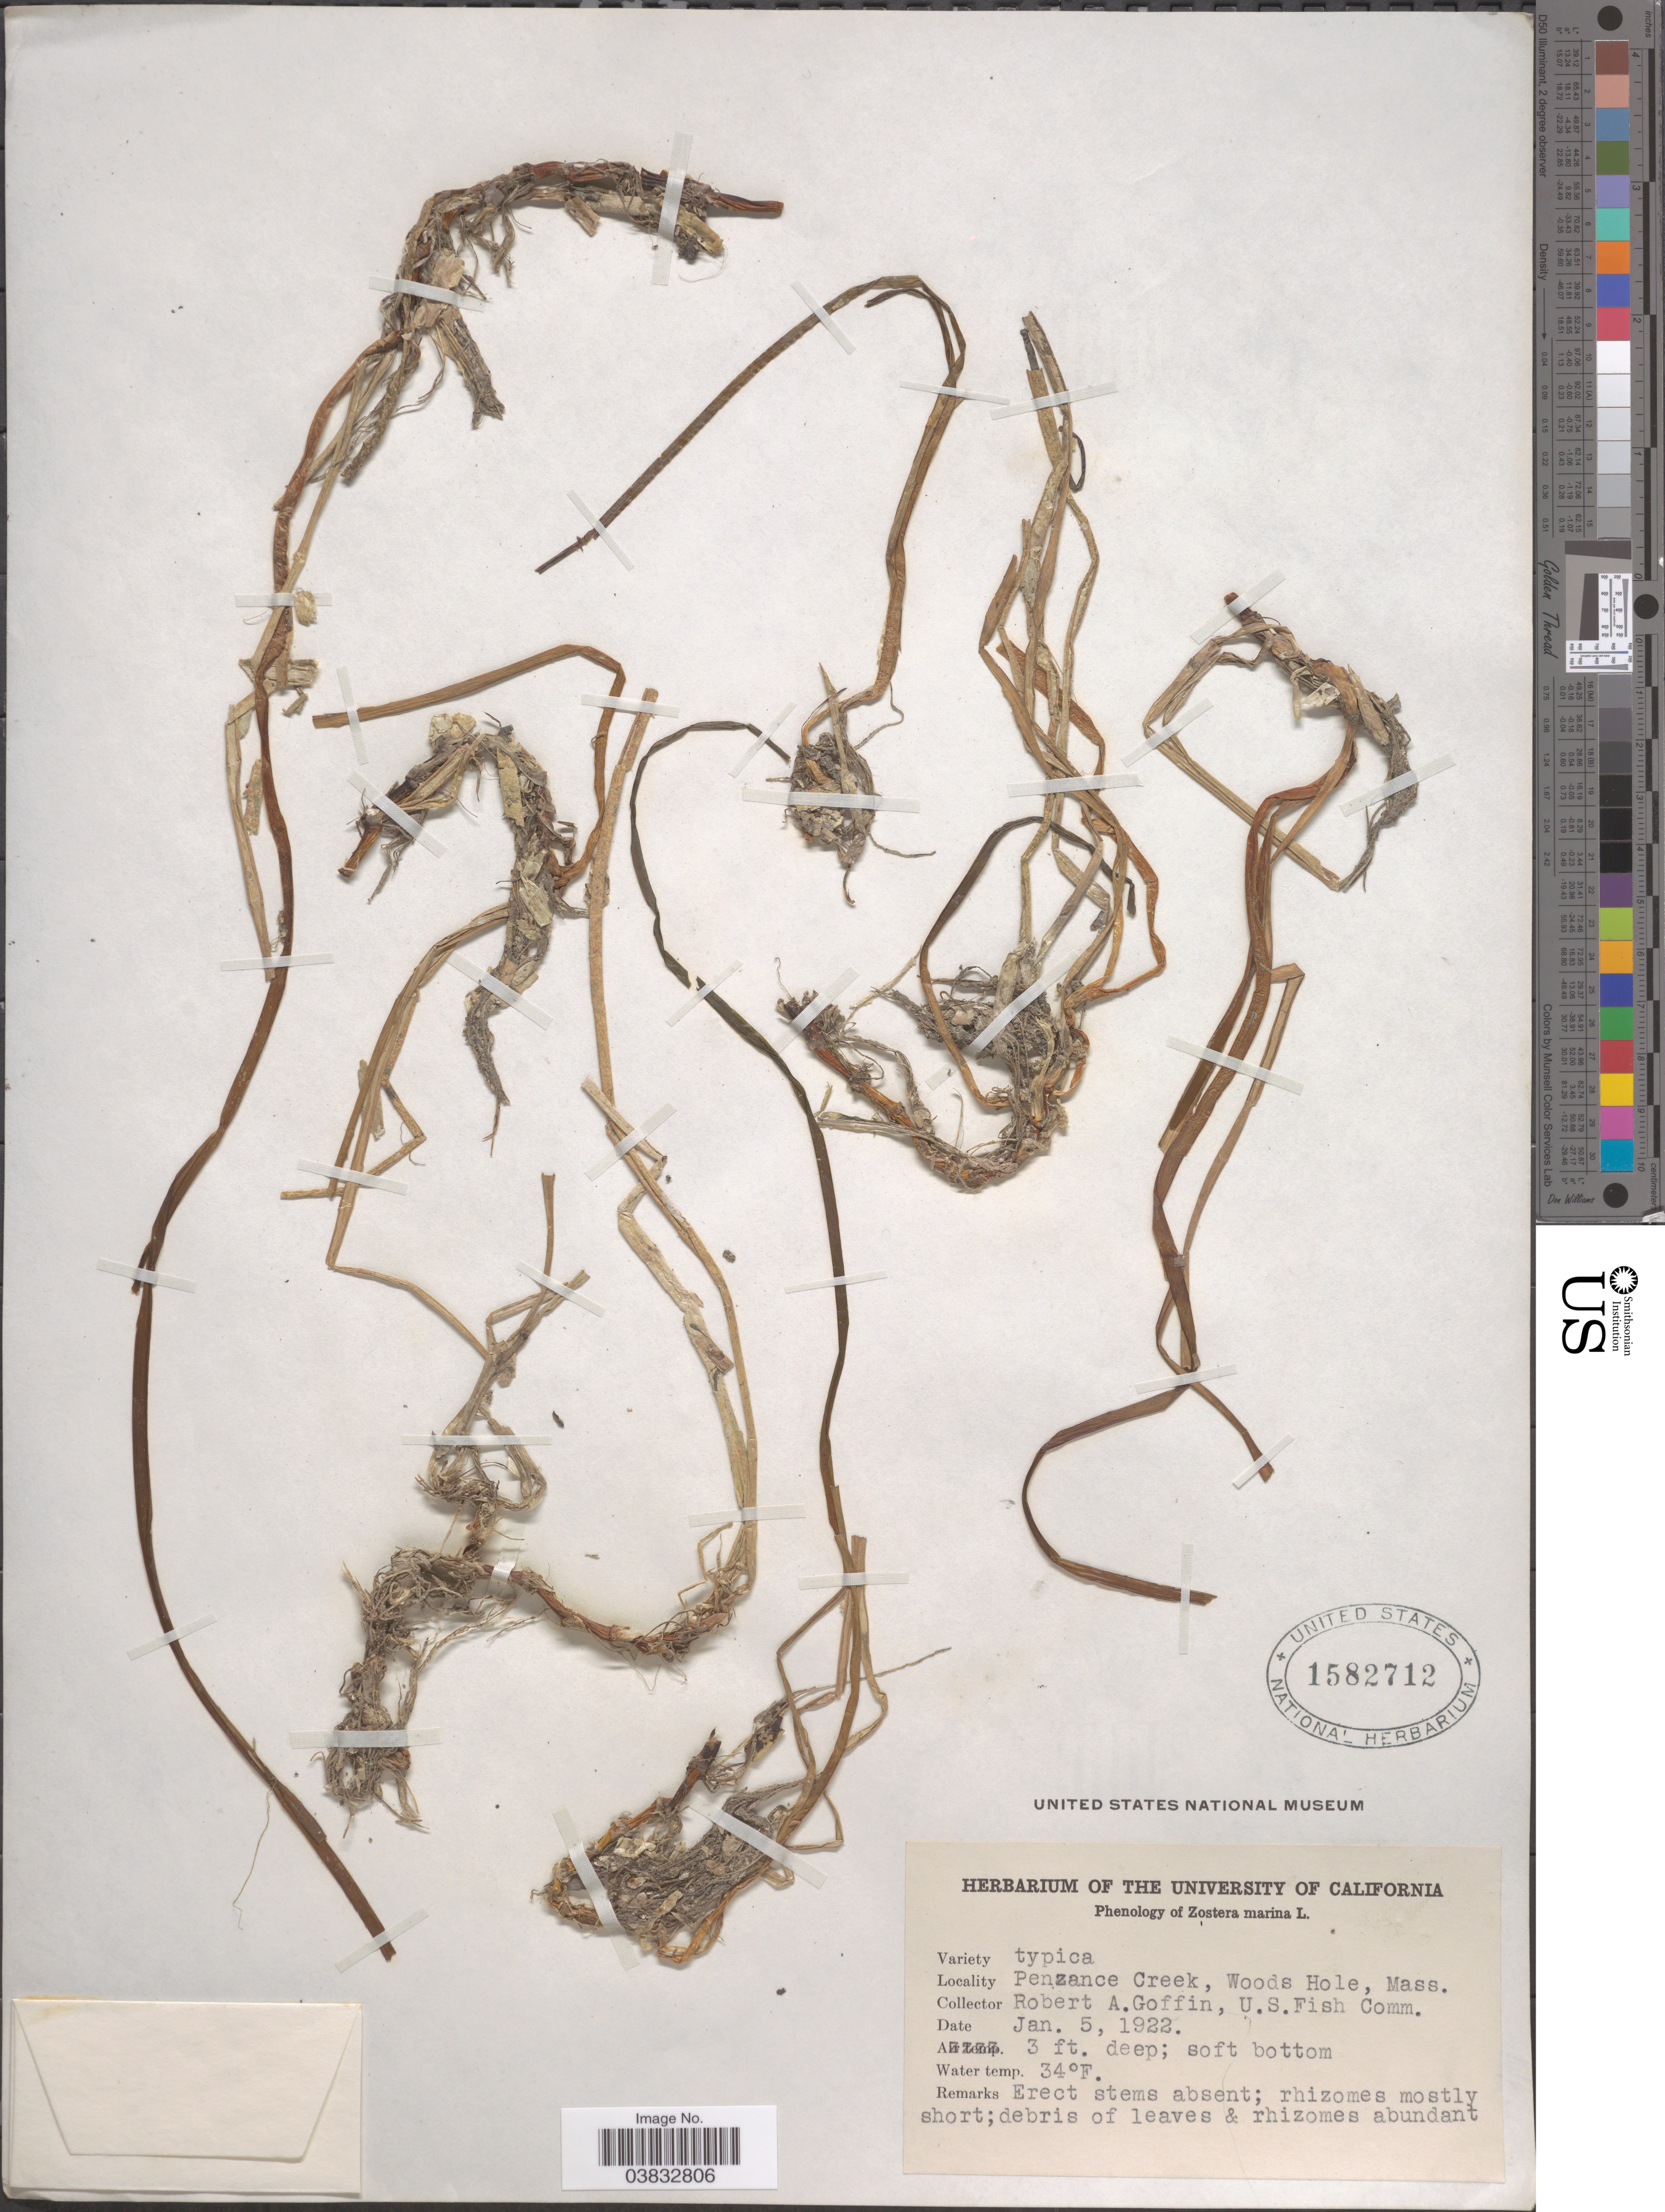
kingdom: Plantae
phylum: Tracheophyta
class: Liliopsida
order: Alismatales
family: Zosteraceae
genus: Zostera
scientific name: Zostera marina var. typica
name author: L.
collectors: R. Goffin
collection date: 1922-01-05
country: United States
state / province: Massachusetts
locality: Penzance Creek, Woods Hole.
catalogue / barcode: US 1582712